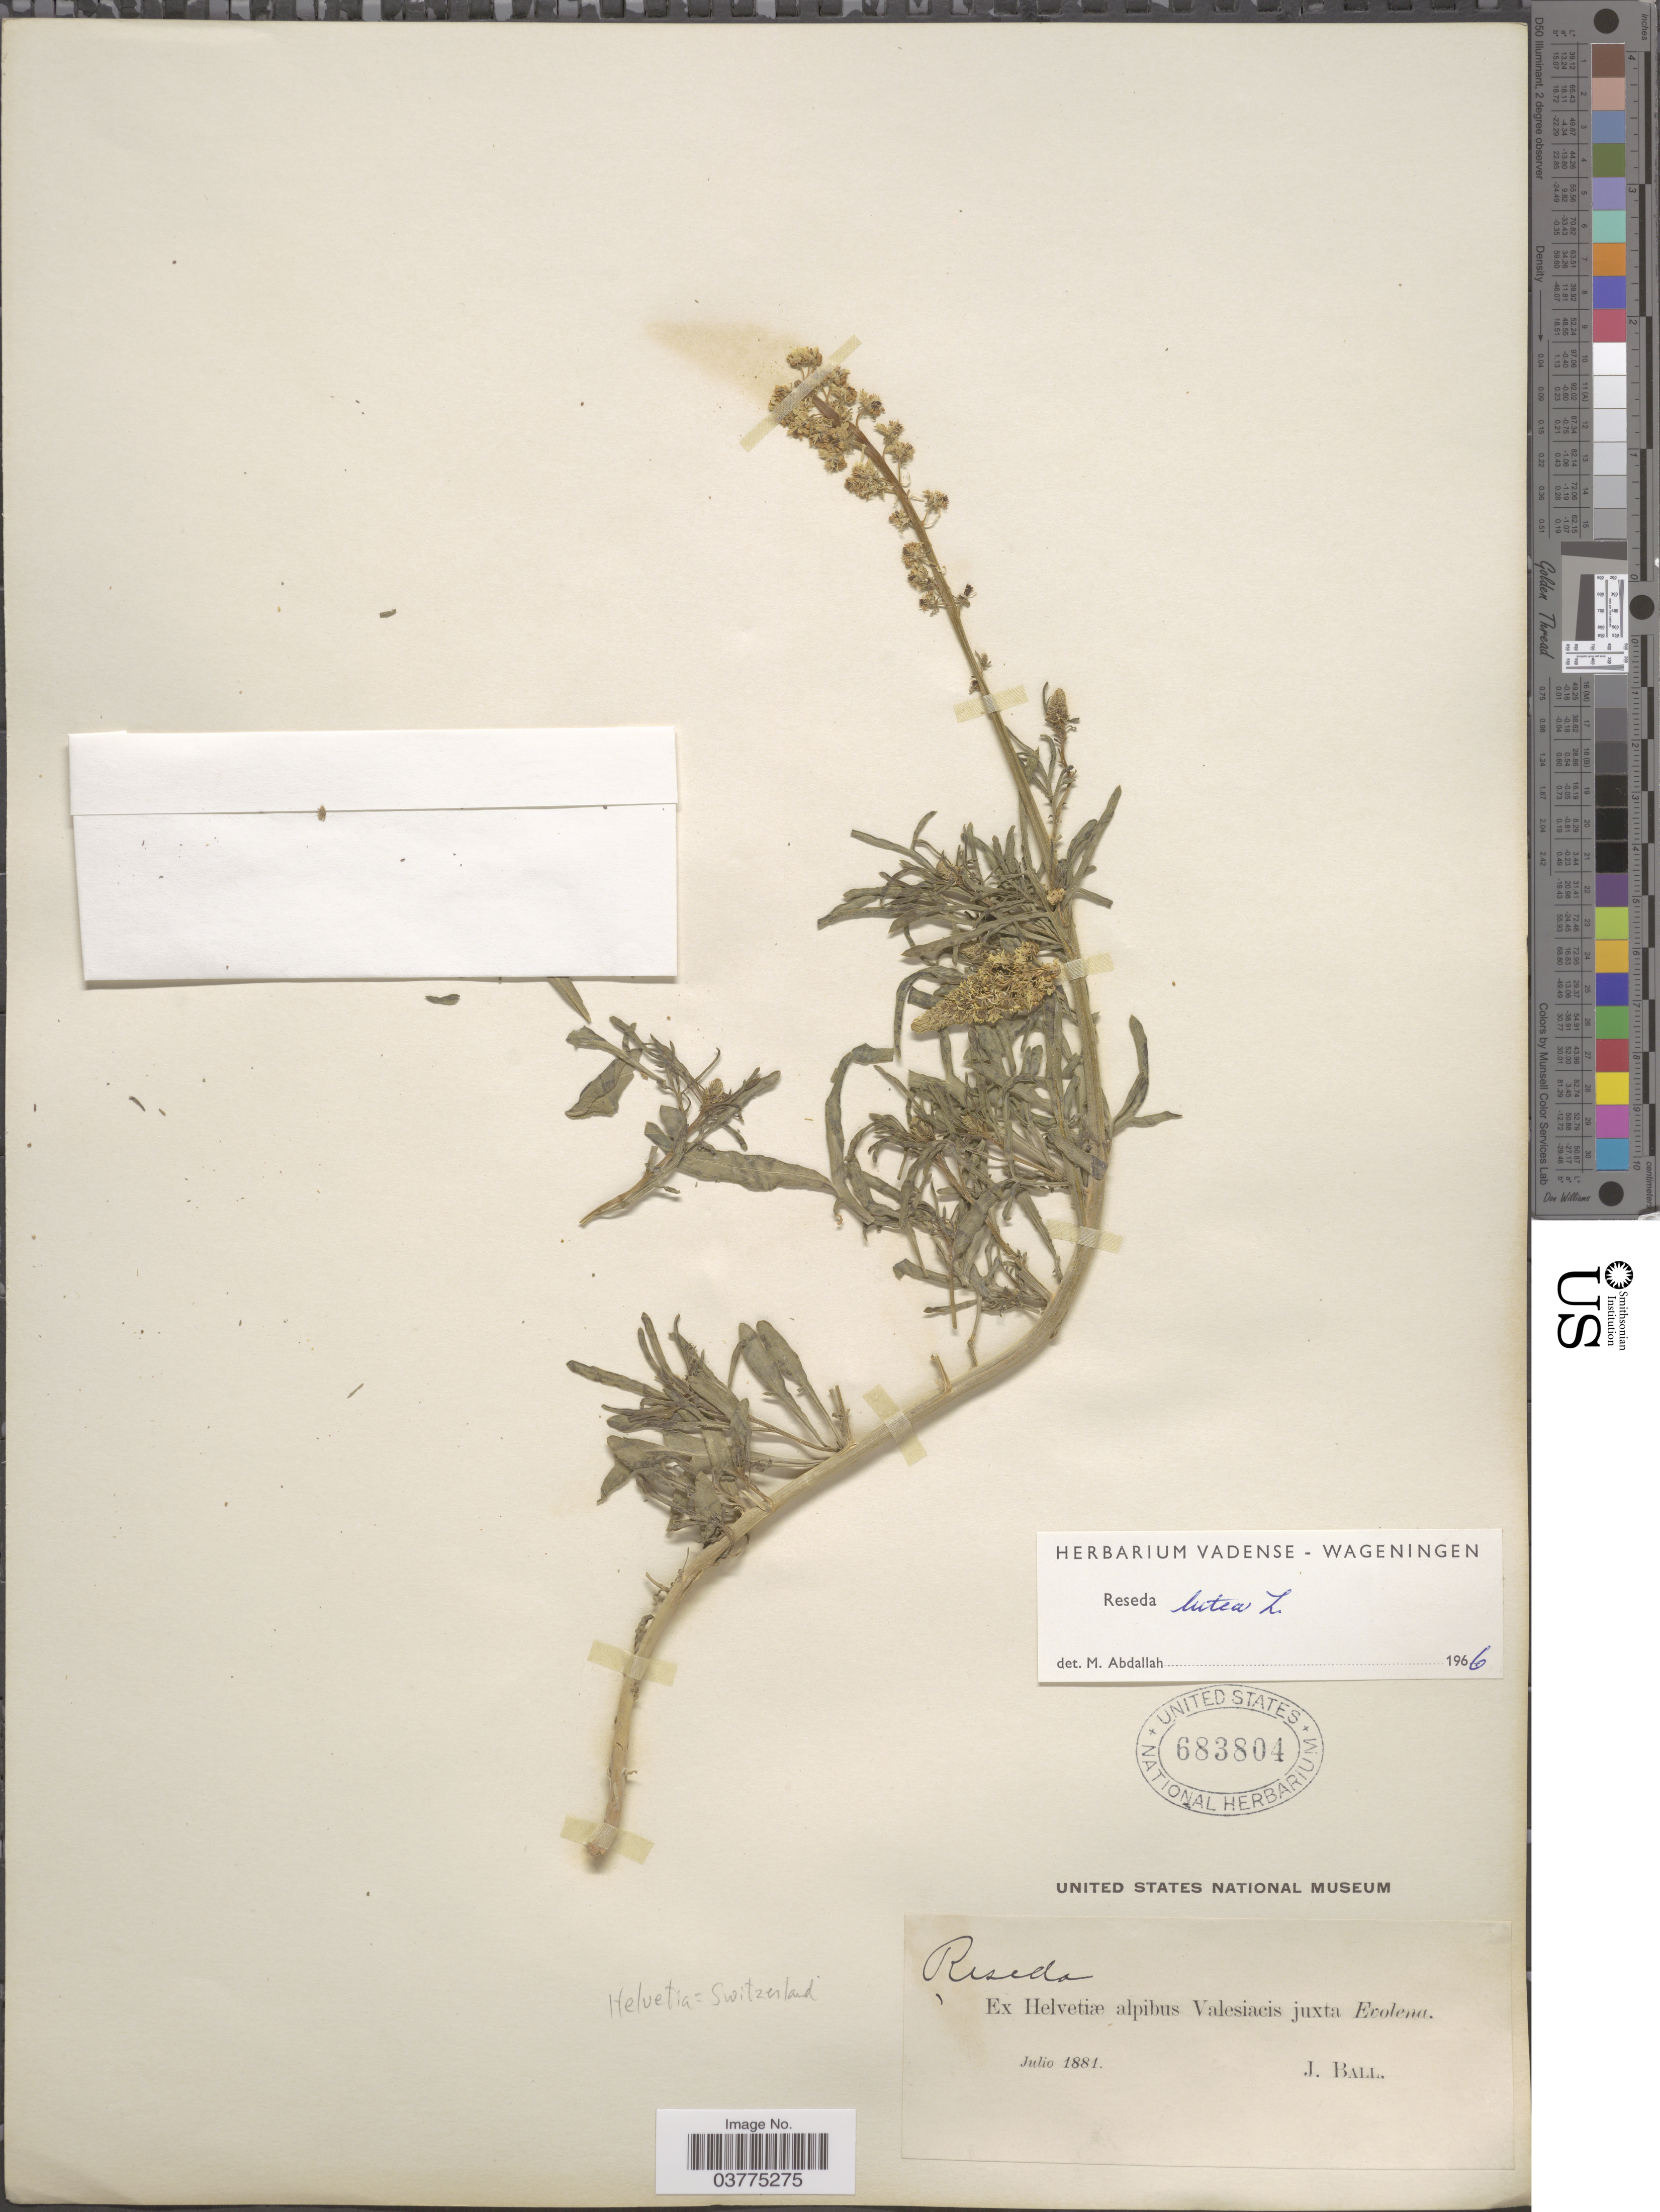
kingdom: Plantae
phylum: Tracheophyta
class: Magnoliopsida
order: Brassicales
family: Resedaceae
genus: Reseda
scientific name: Reseda lutea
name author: L.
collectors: J. Ball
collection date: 1881-07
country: Switzerland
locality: Helvetia. Ex Helvetiæ alpibus Valesiacis juxta Evolena.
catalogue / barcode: US 683804